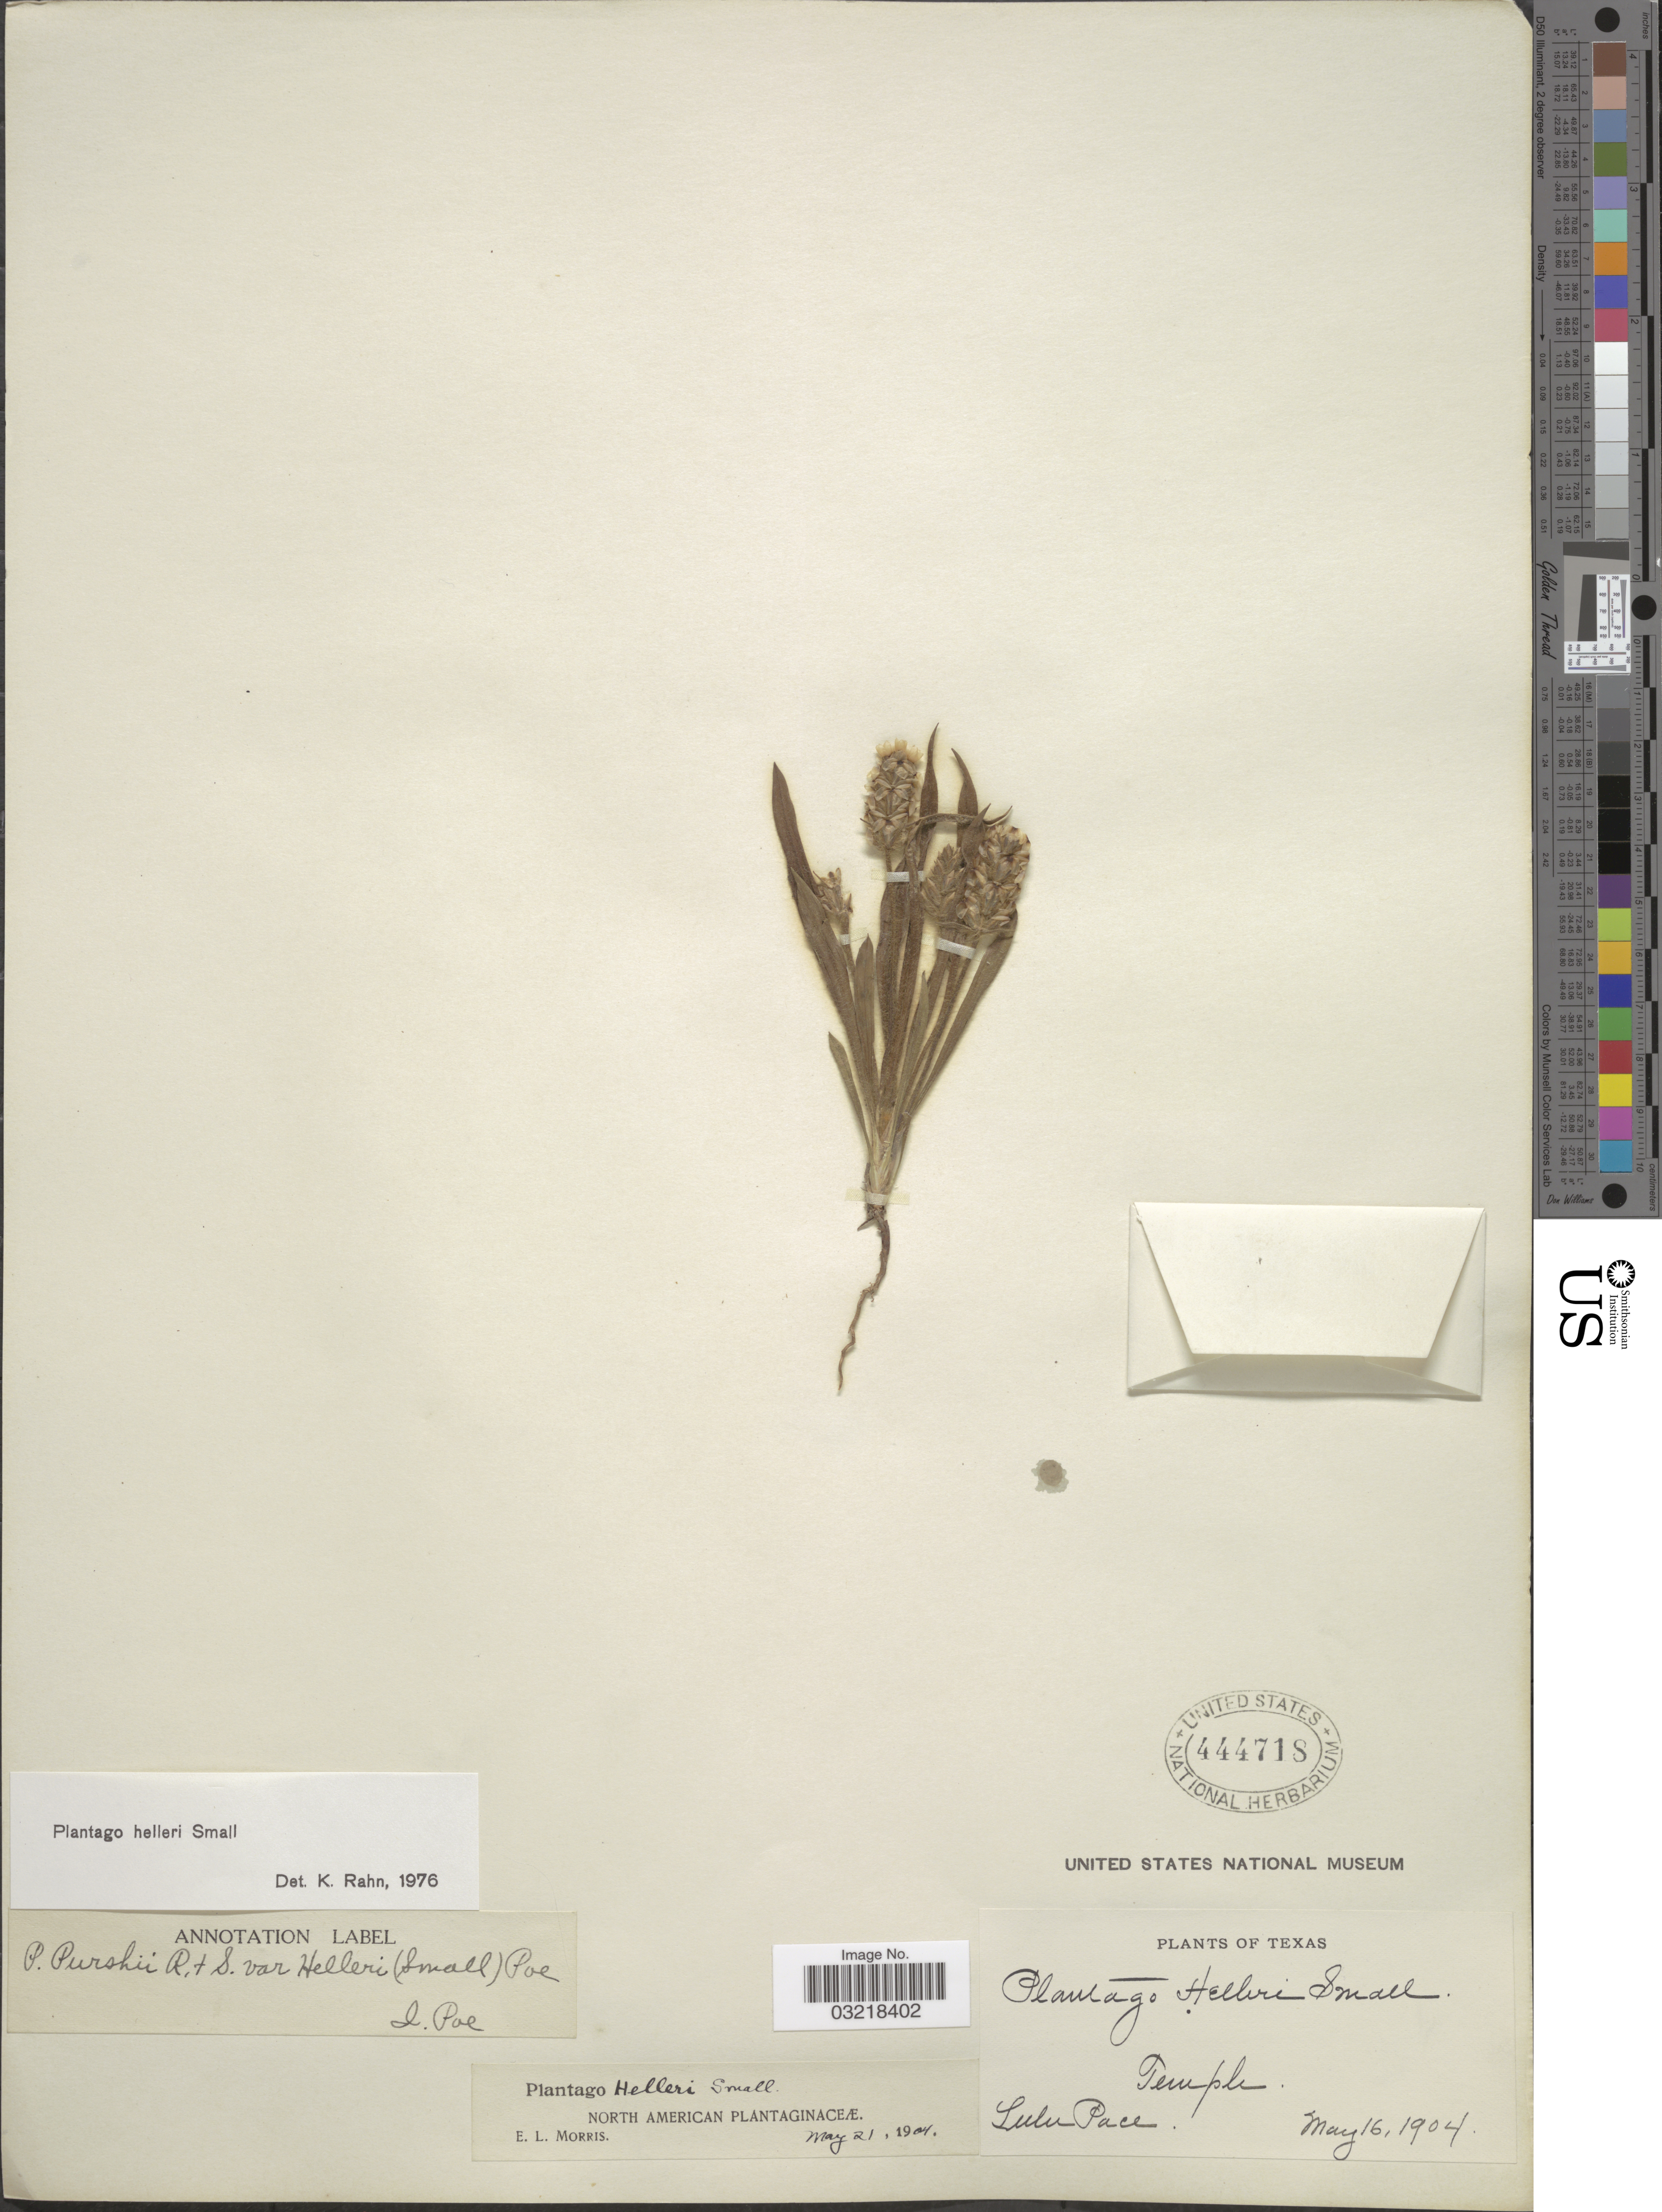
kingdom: Plantae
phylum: Tracheophyta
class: Magnoliopsida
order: Lamiales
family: Plantaginaceae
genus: Plantago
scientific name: Plantago helleri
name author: Small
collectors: L. Pace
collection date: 1904-05-16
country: United States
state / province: Texas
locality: Temple.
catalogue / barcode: US 444718